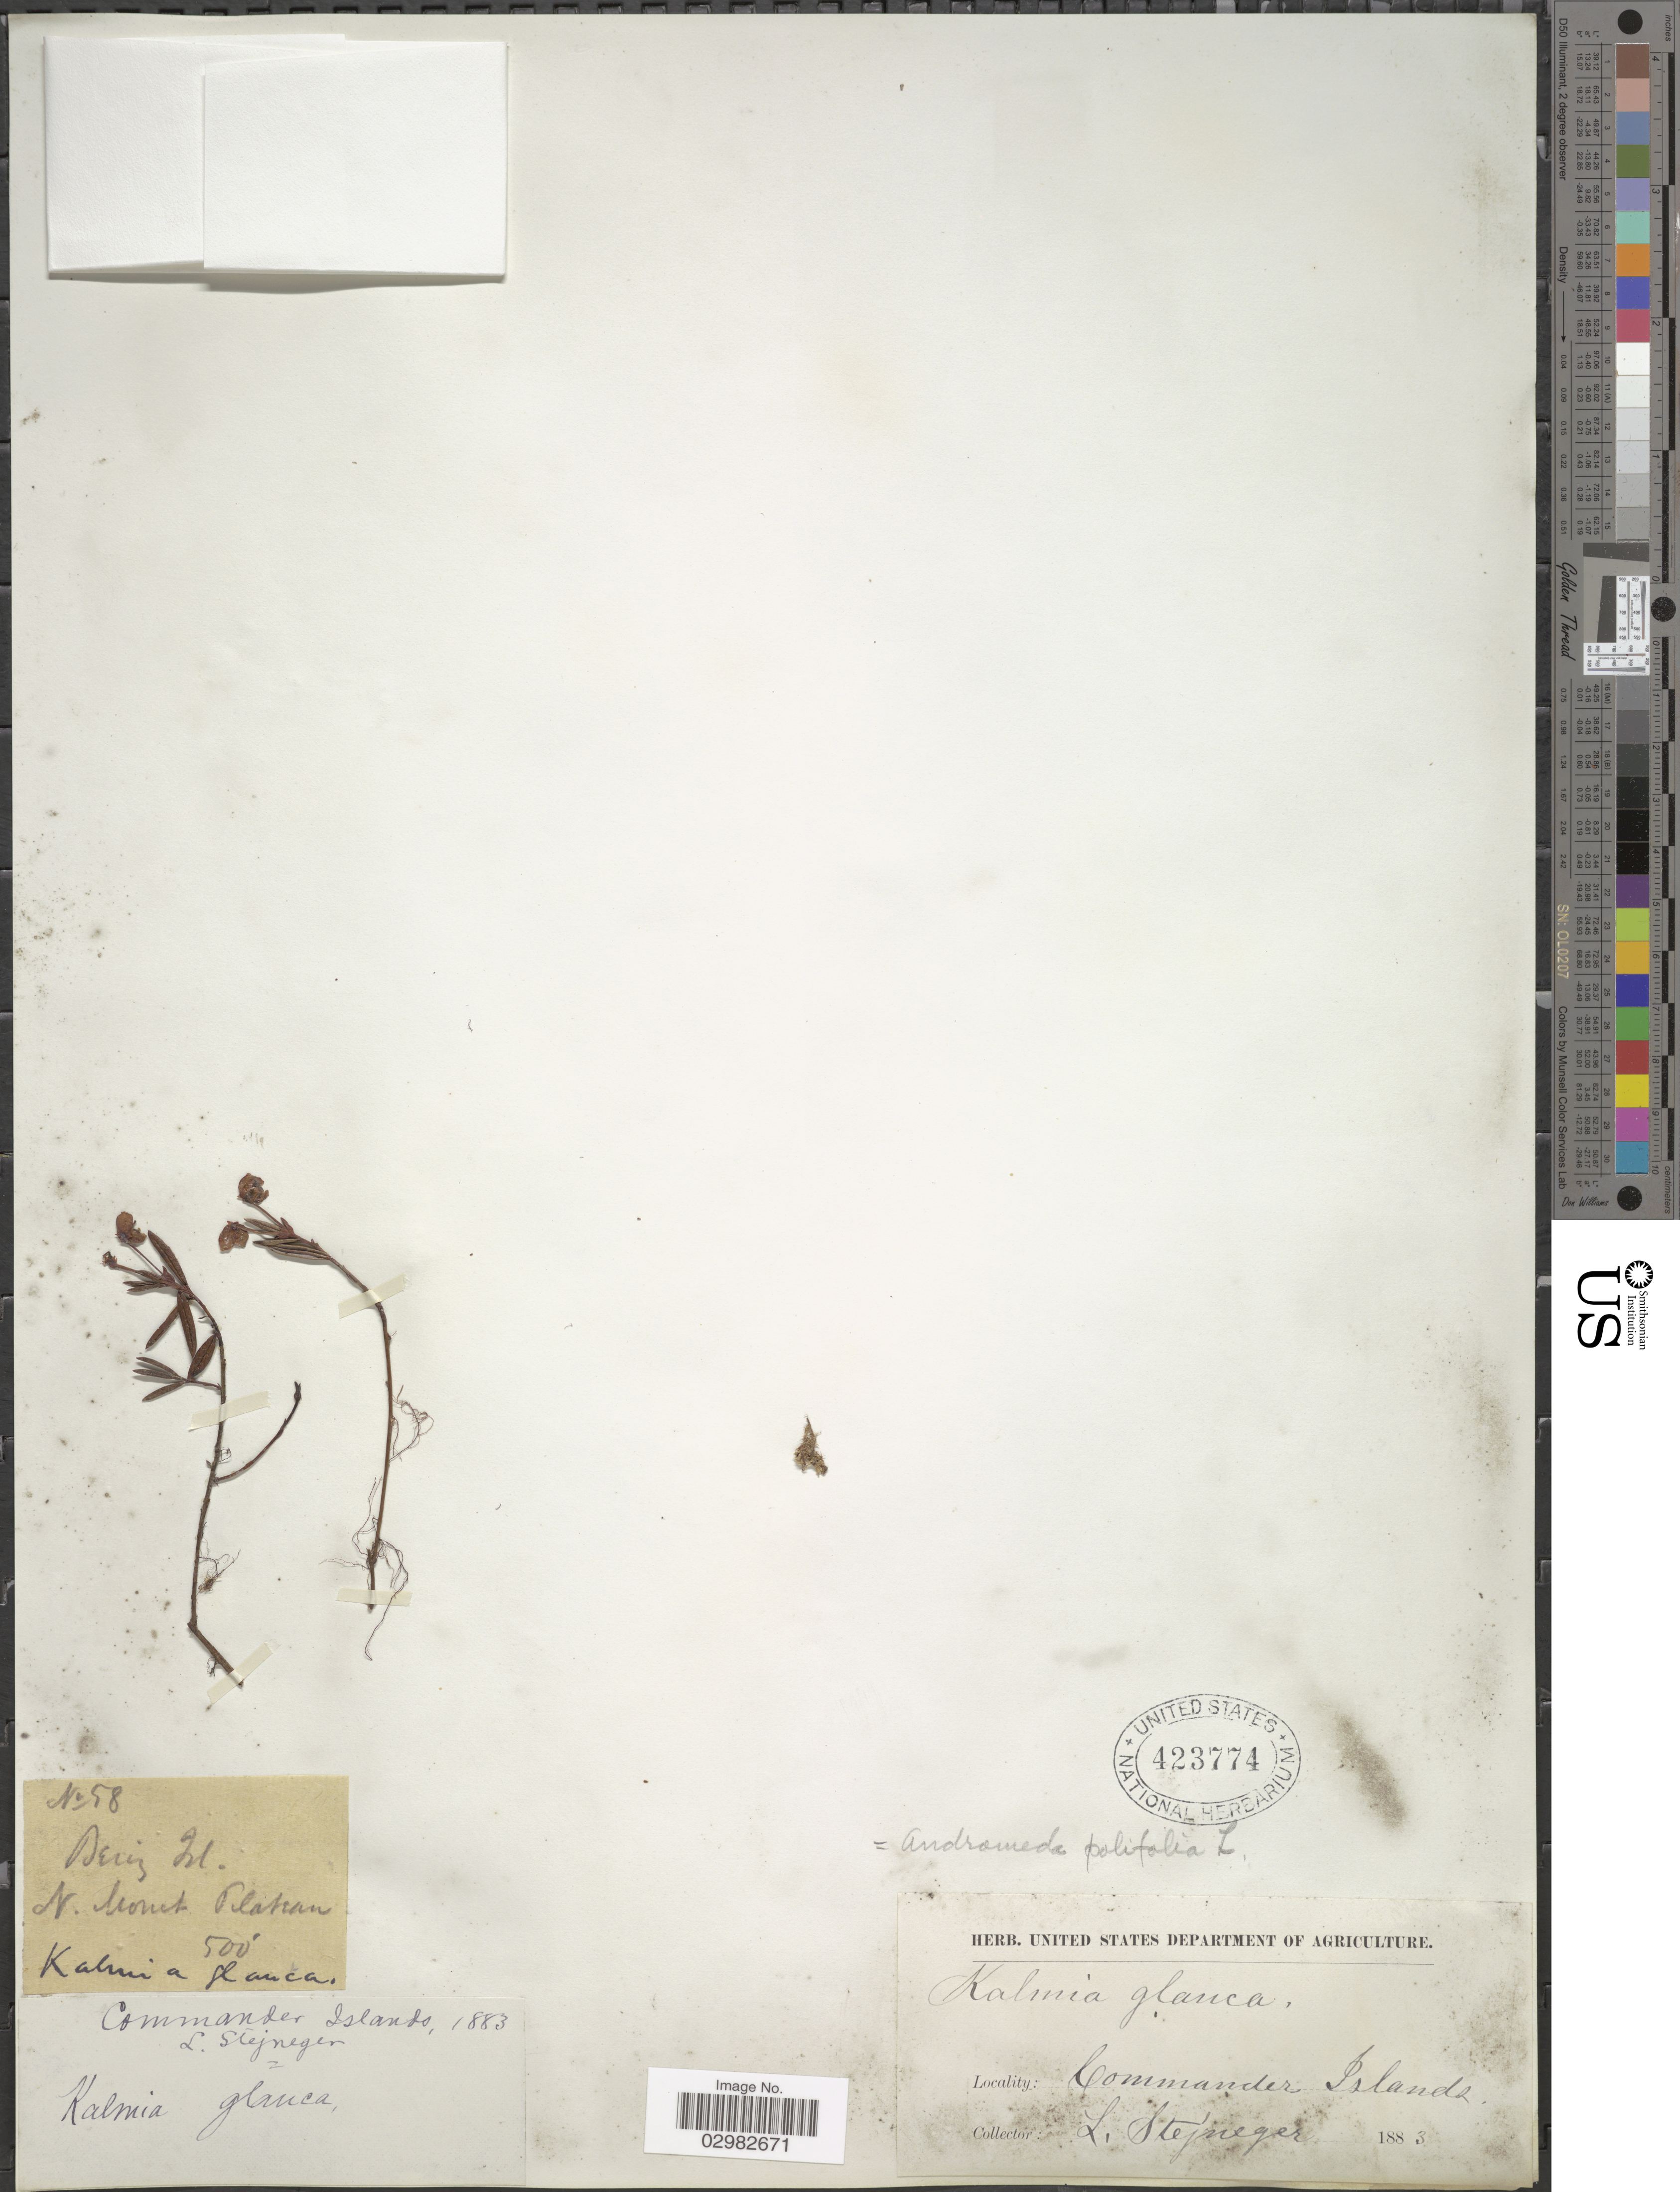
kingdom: Plantae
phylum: Tracheophyta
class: Magnoliopsida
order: Ericales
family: Ericaceae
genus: Andromeda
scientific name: Andromeda polifolia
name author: L.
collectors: L. Stejneger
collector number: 58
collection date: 1883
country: Russian Federation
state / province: Kamchatka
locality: N. Mont Plateau, Commander Islands.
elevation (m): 152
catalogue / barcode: US 423774